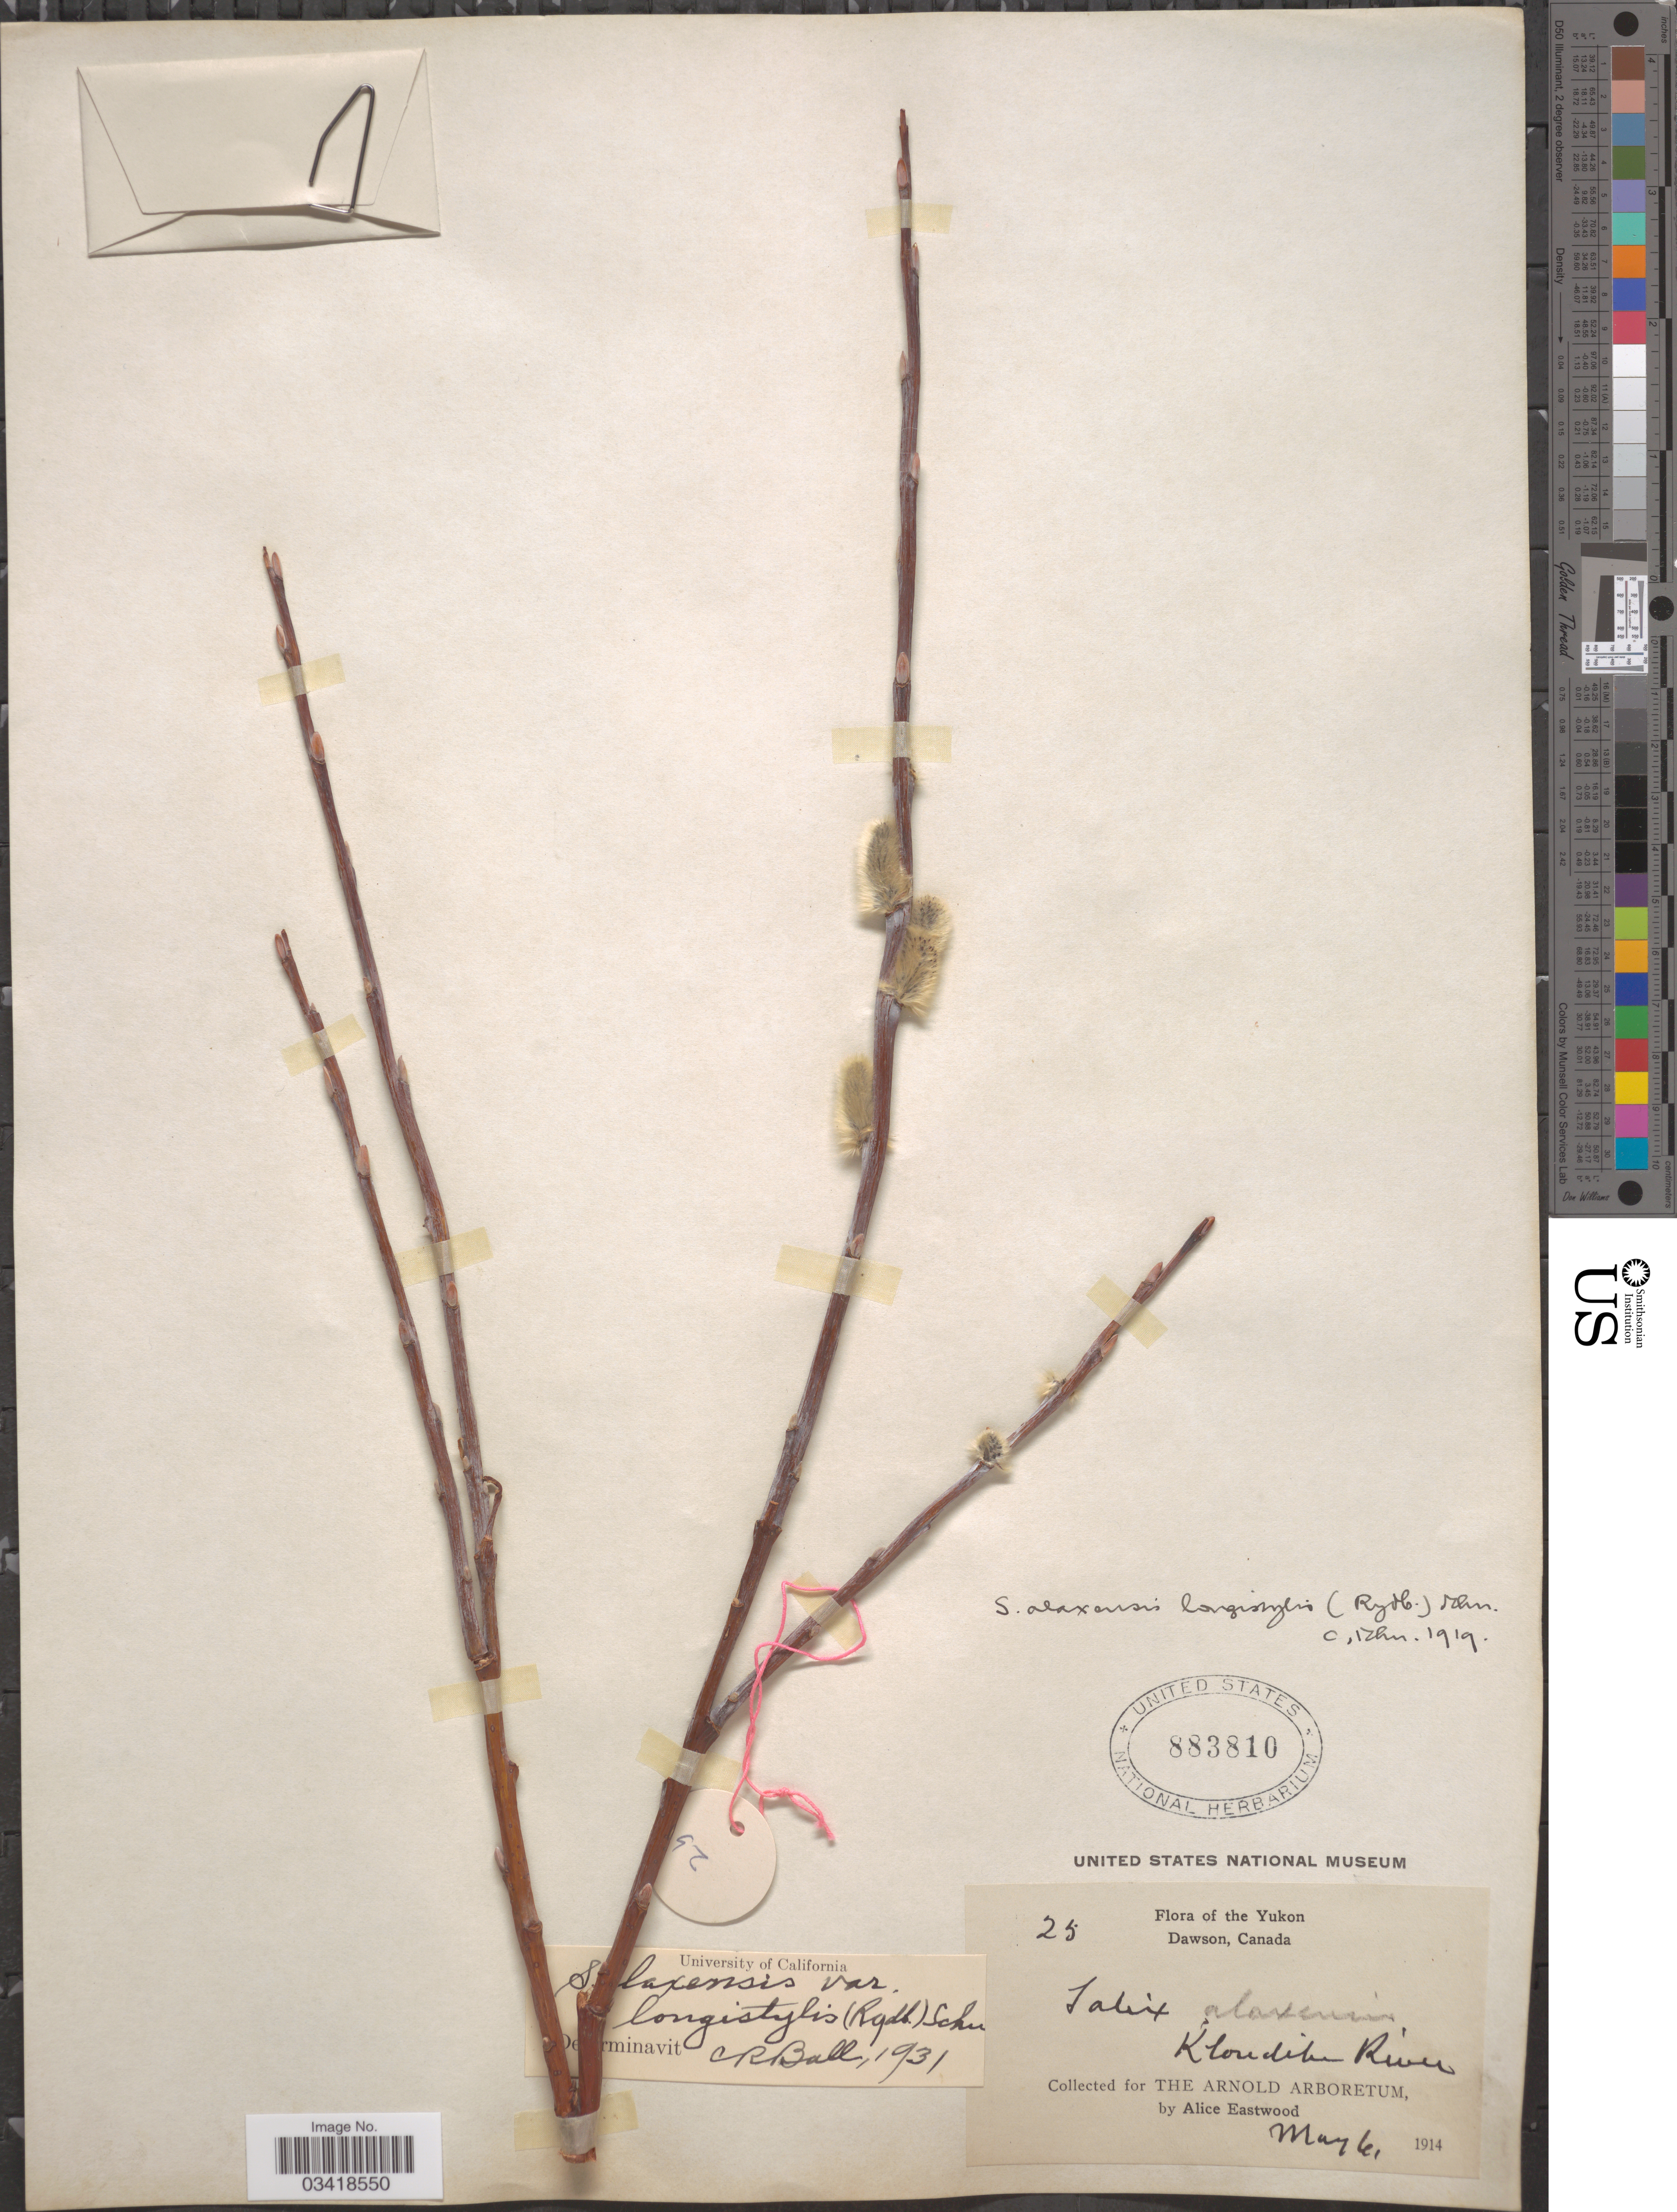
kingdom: Plantae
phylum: Tracheophyta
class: Magnoliopsida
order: Malpighiales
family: Salicaceae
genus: Salix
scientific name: Salix alaxensis var. longistylis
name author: (Rydb.) C.K. Schneid.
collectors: A. Eastwood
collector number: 25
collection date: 1914-05-06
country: Canada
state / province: Yukon Territory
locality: The Yukon. Dawson. Klondike River.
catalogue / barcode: US 883810